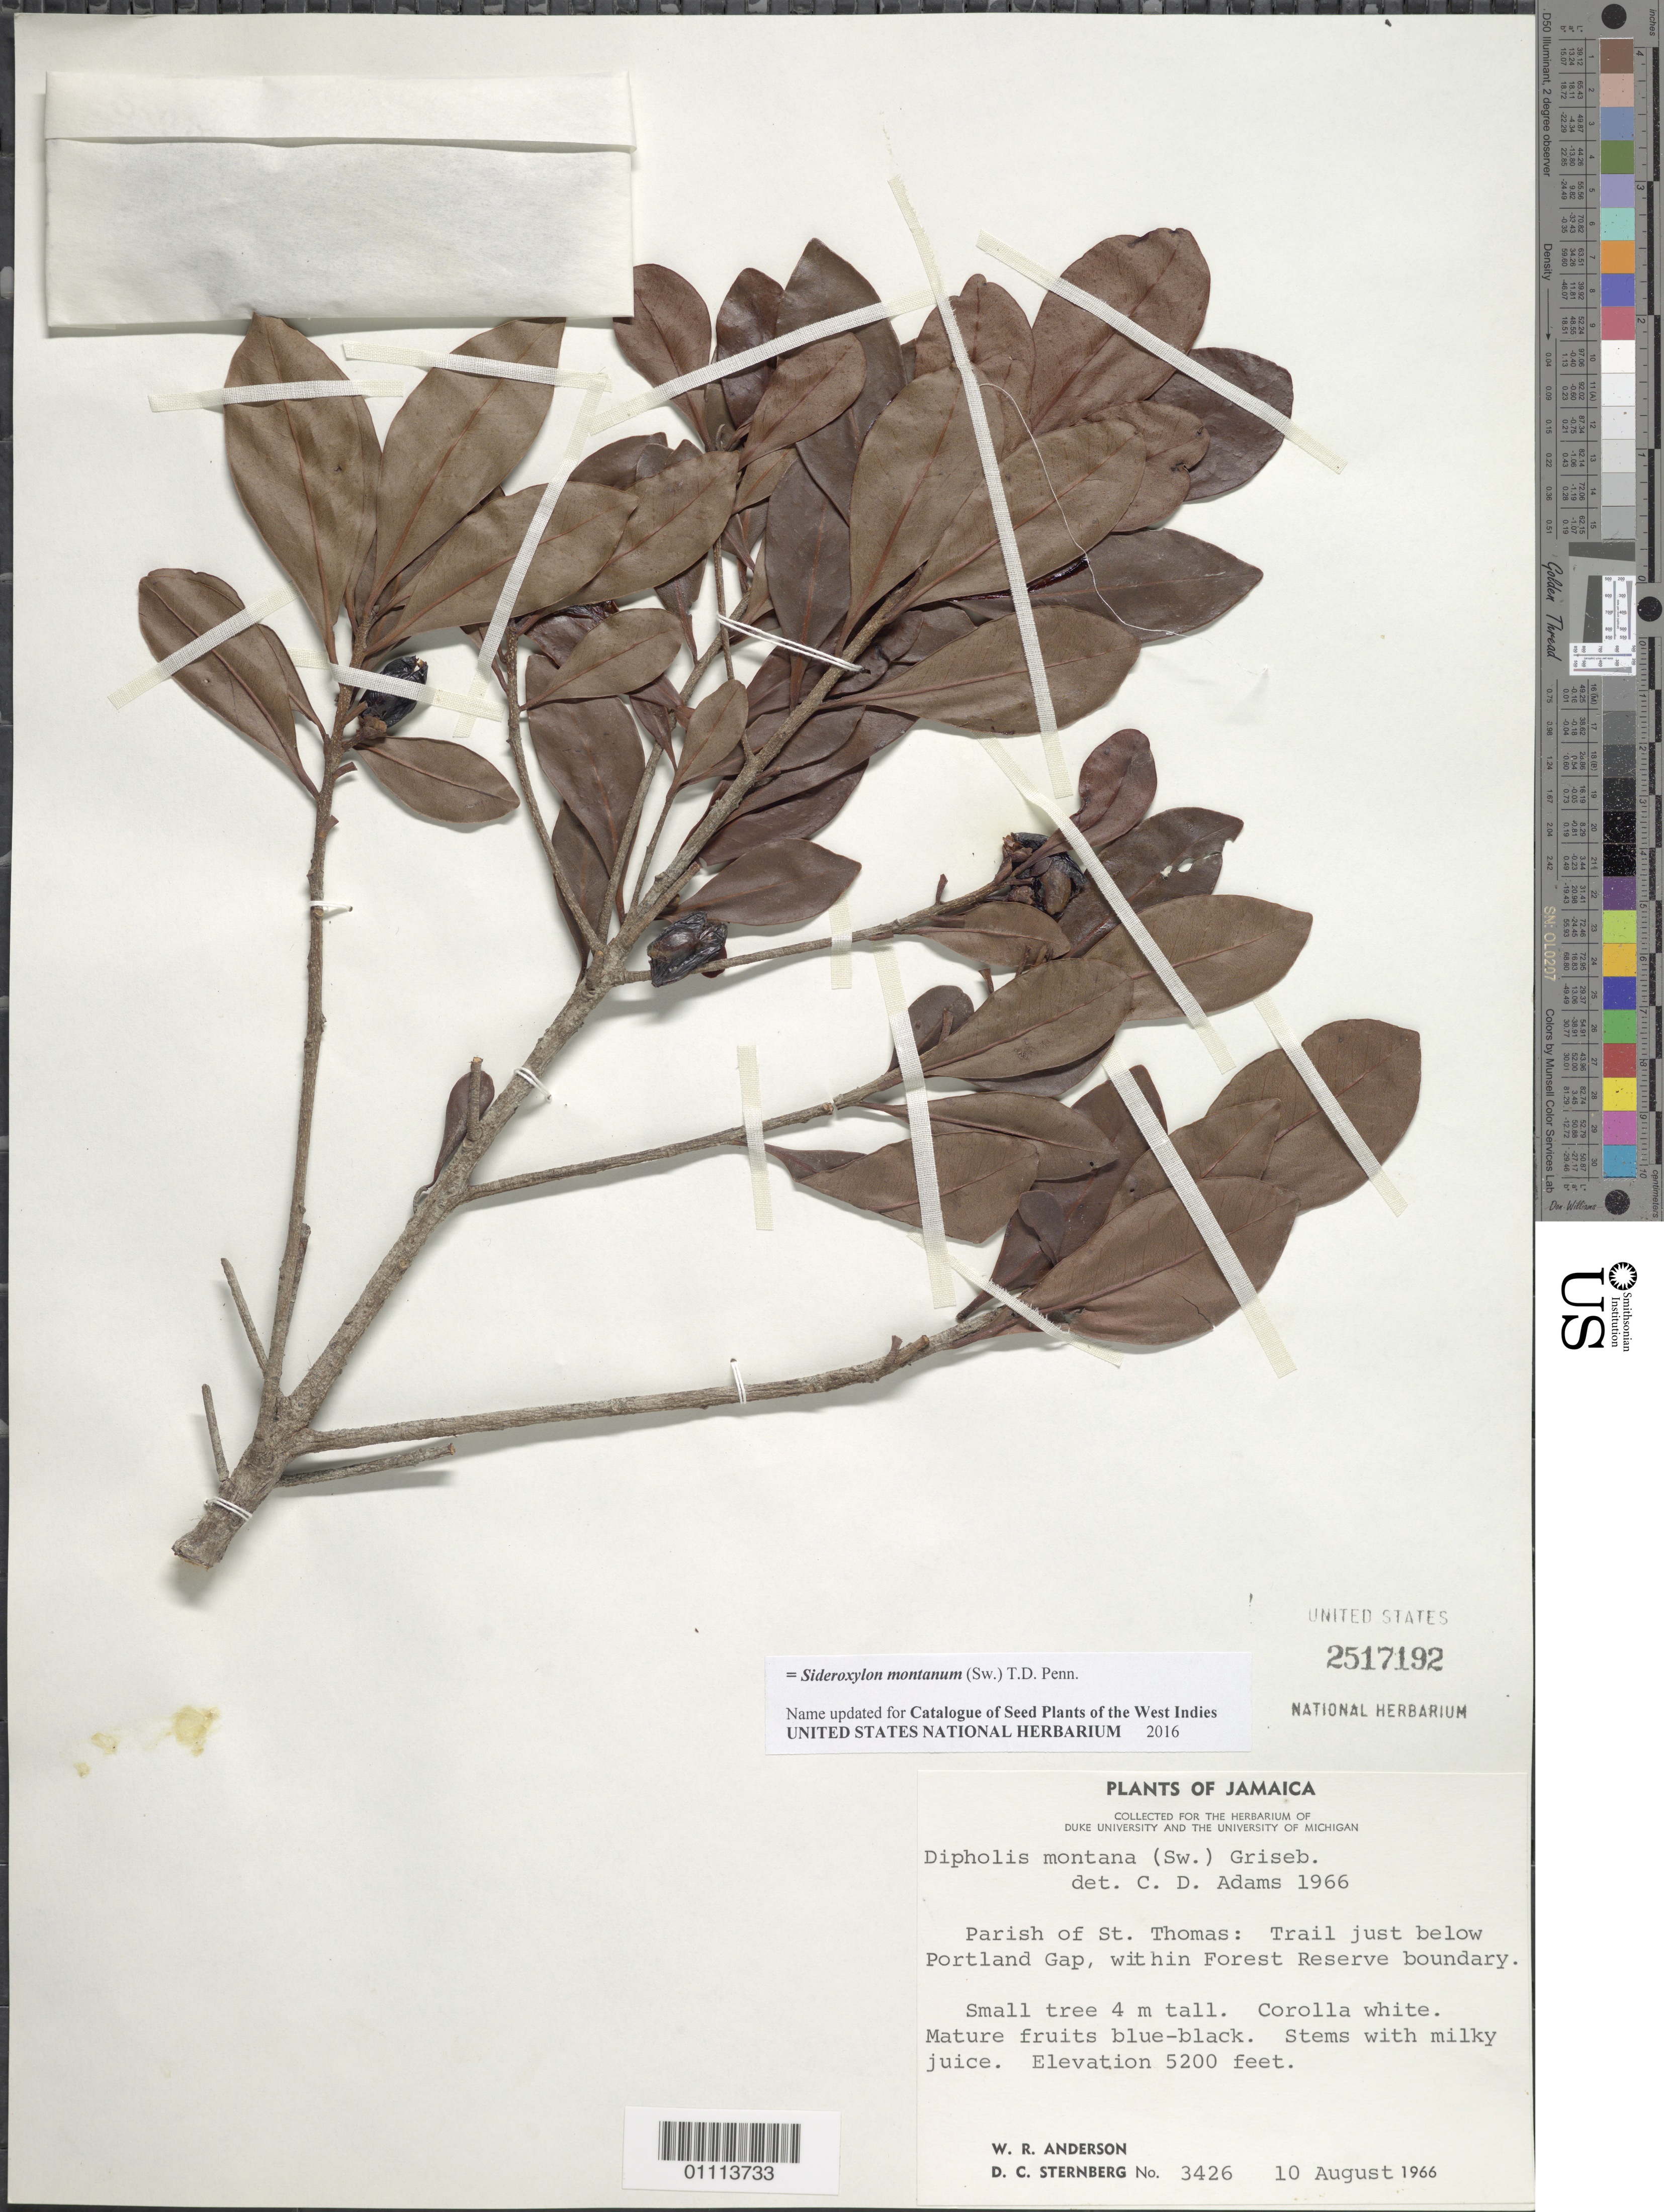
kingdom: Plantae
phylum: Tracheophyta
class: Magnoliopsida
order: Ericales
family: Sapotaceae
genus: Dipholis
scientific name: Dipholis montana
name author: (Sw.) Griseb.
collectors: W. R. Anderson & D. Sternberg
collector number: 3426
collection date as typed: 10 Aug 1966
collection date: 1966-08-10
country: Jamaica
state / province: Saint Thomas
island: Jamaica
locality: Trail below Portland Gap, Forest Reserve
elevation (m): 1585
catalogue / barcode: US 2517192